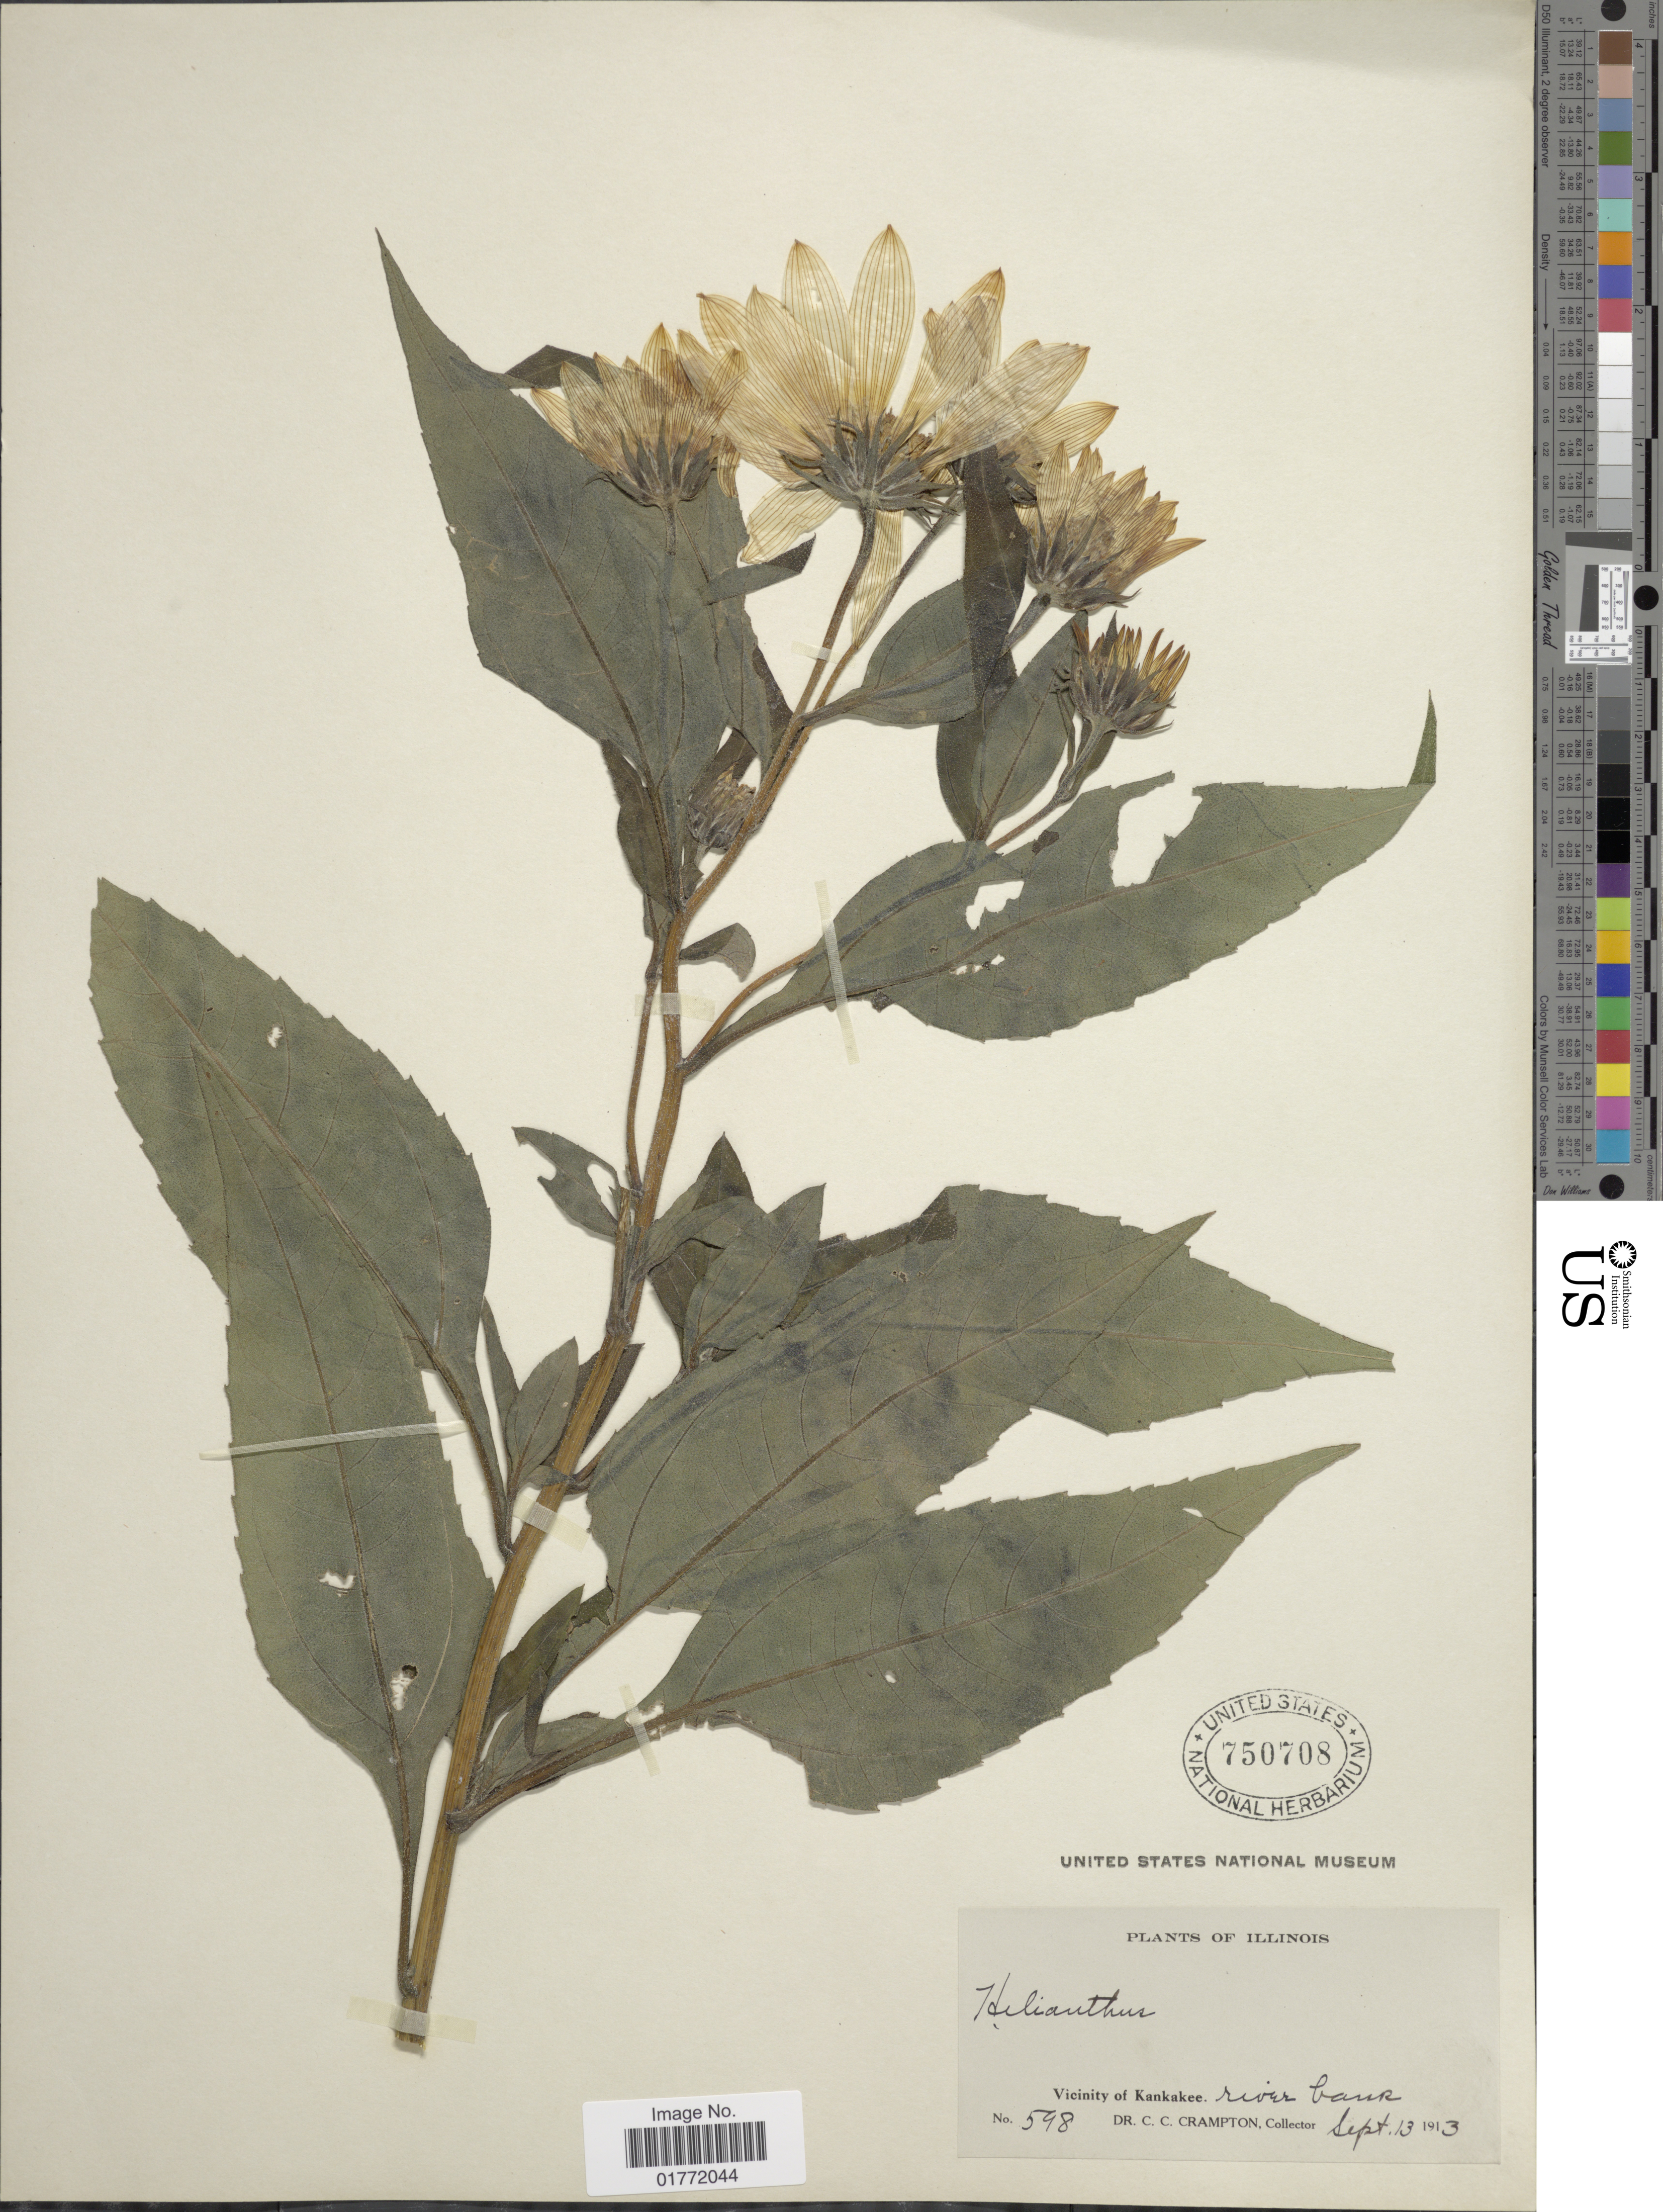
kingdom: Plantae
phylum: Tracheophyta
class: Magnoliopsida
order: Asterales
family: Asteraceae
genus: Helianthus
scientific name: Helianthus sp.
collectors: C. Crampton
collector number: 598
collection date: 1913-09-13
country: United States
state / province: Illinois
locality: Vicinity of Kankakee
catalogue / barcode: US 750708